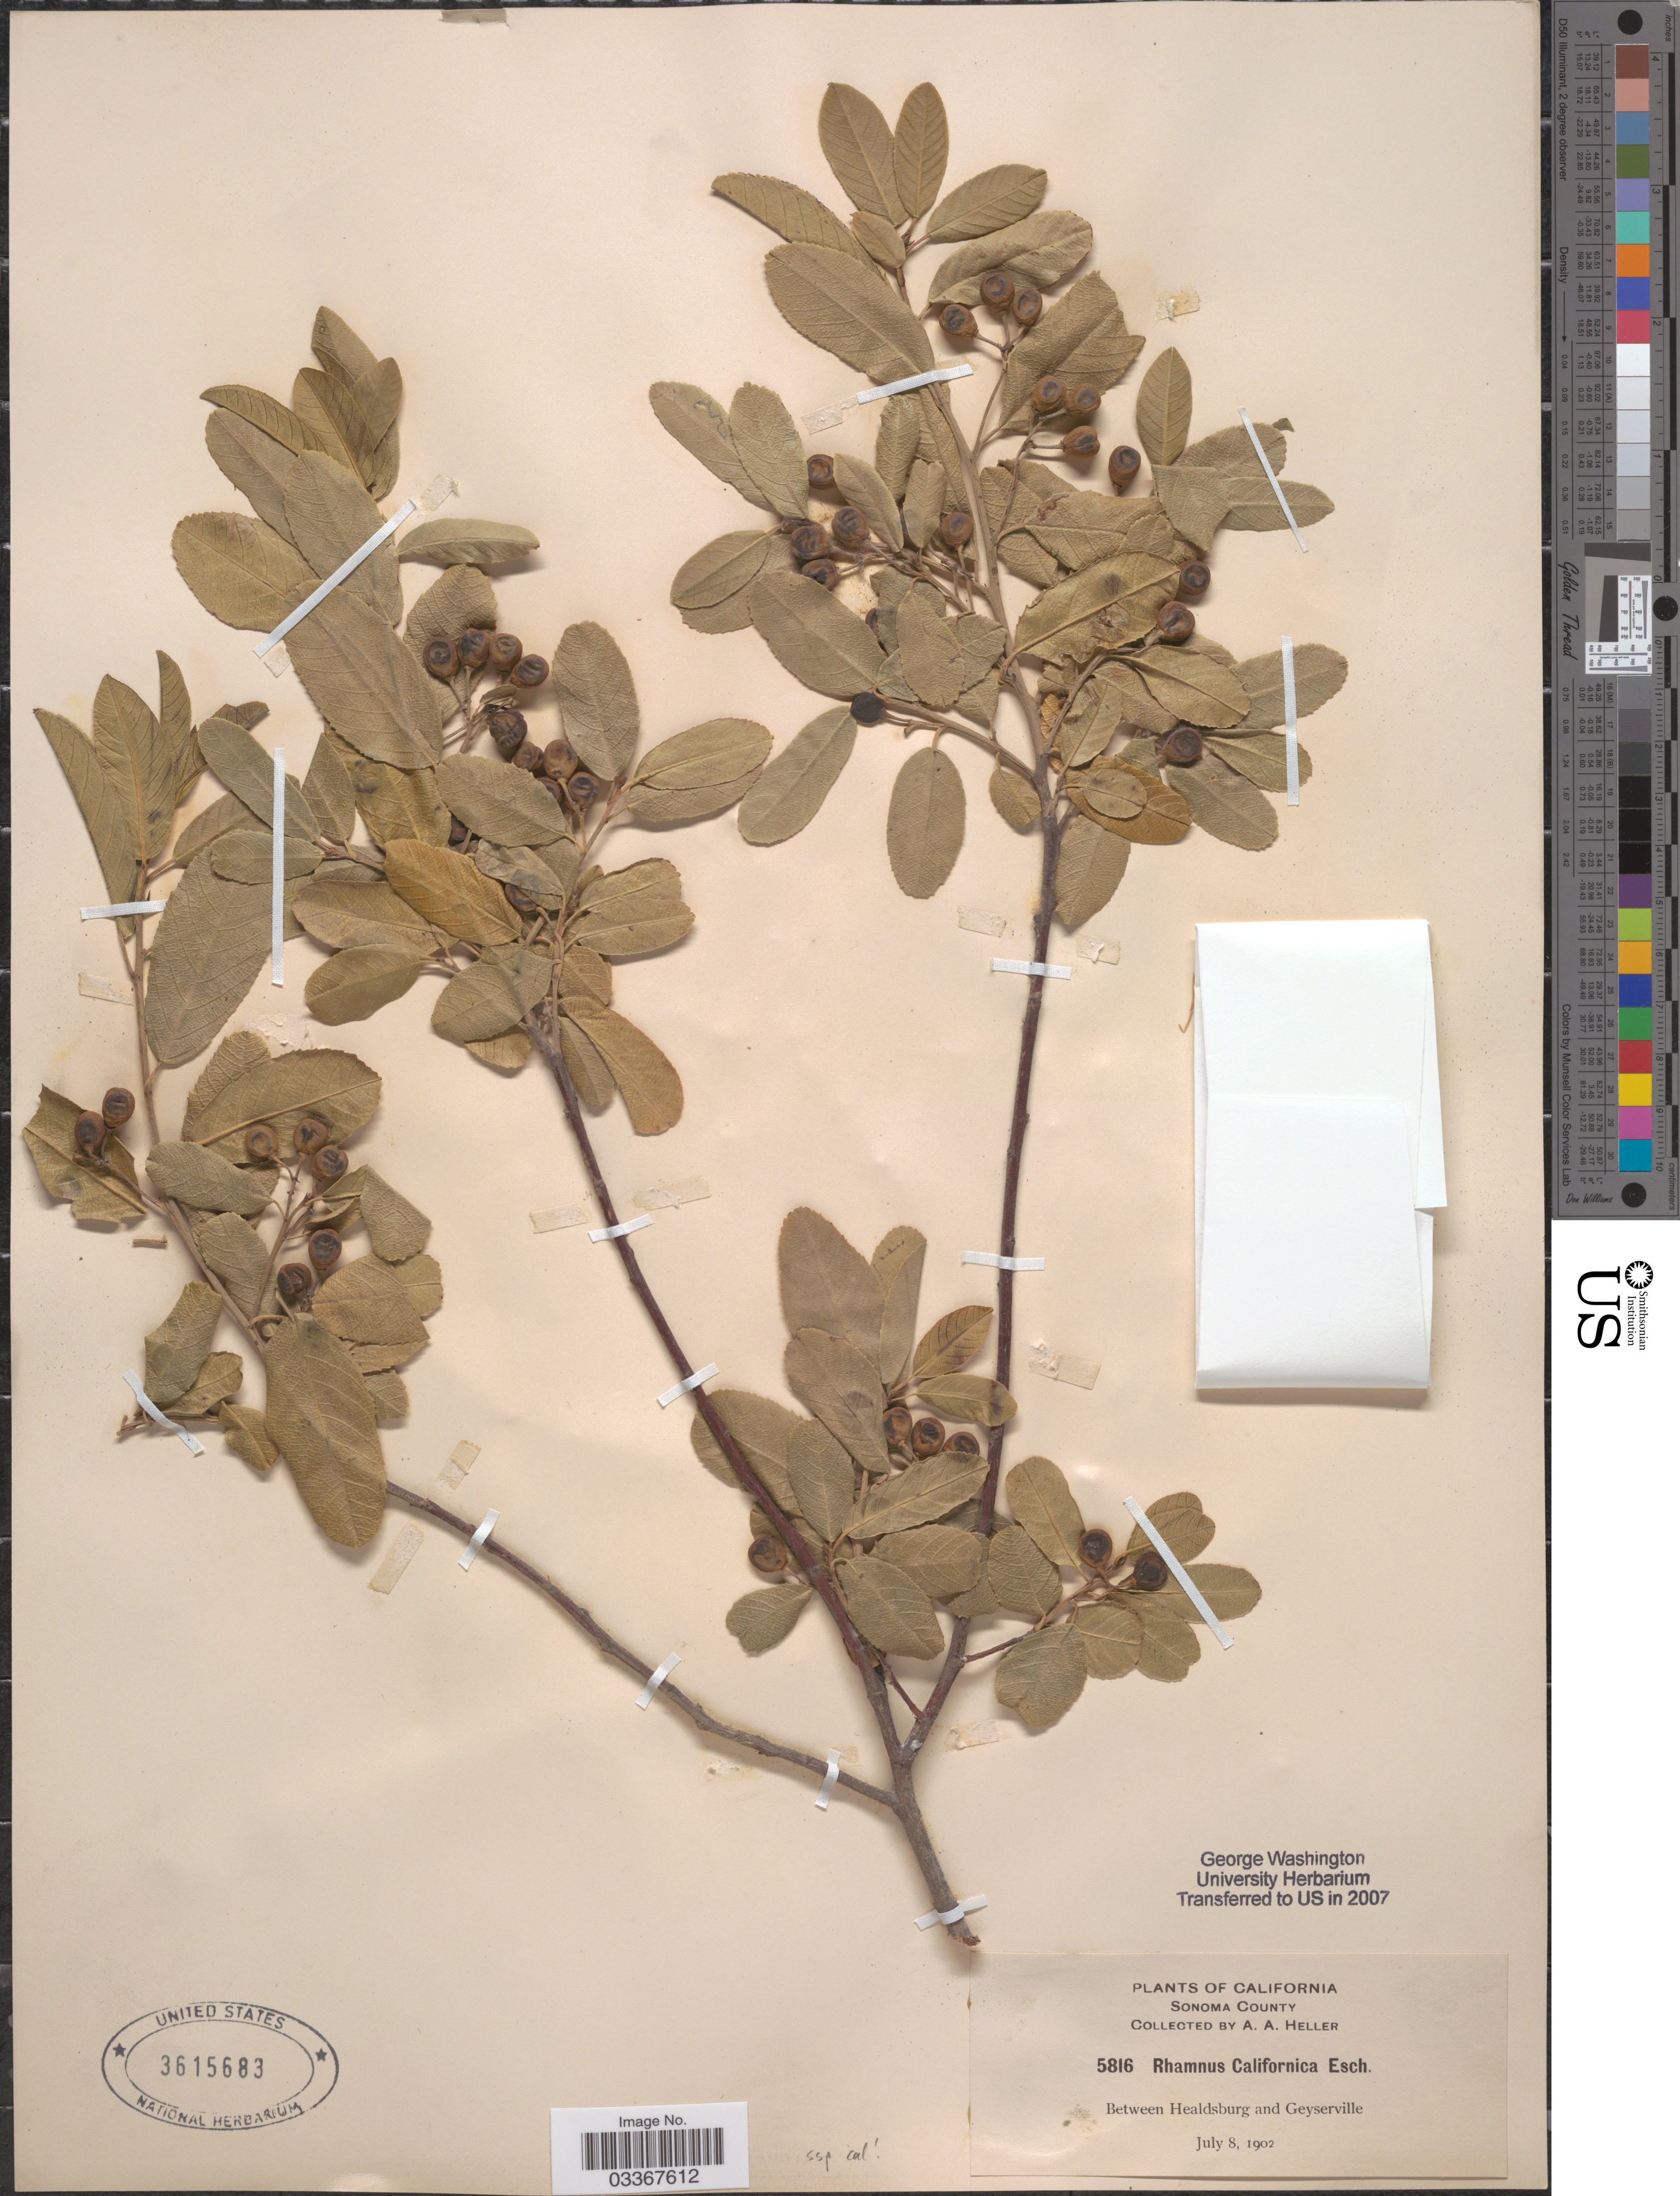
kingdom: Plantae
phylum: Tracheophyta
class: Magnoliopsida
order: Rosales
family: Rhamnaceae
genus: Frangula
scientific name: Frangula californica subsp. californica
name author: (Eschsch.) A. Gray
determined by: Strong, Mark T., (BOT), Smithsonian Institution - National Museum of Natural History (UNITED STATES)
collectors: A. A. Heller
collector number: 5816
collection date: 1902-07-08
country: United States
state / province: California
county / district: Sonoma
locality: Sonoma County, Between Healdsburg and Geyserville.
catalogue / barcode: US 3615683